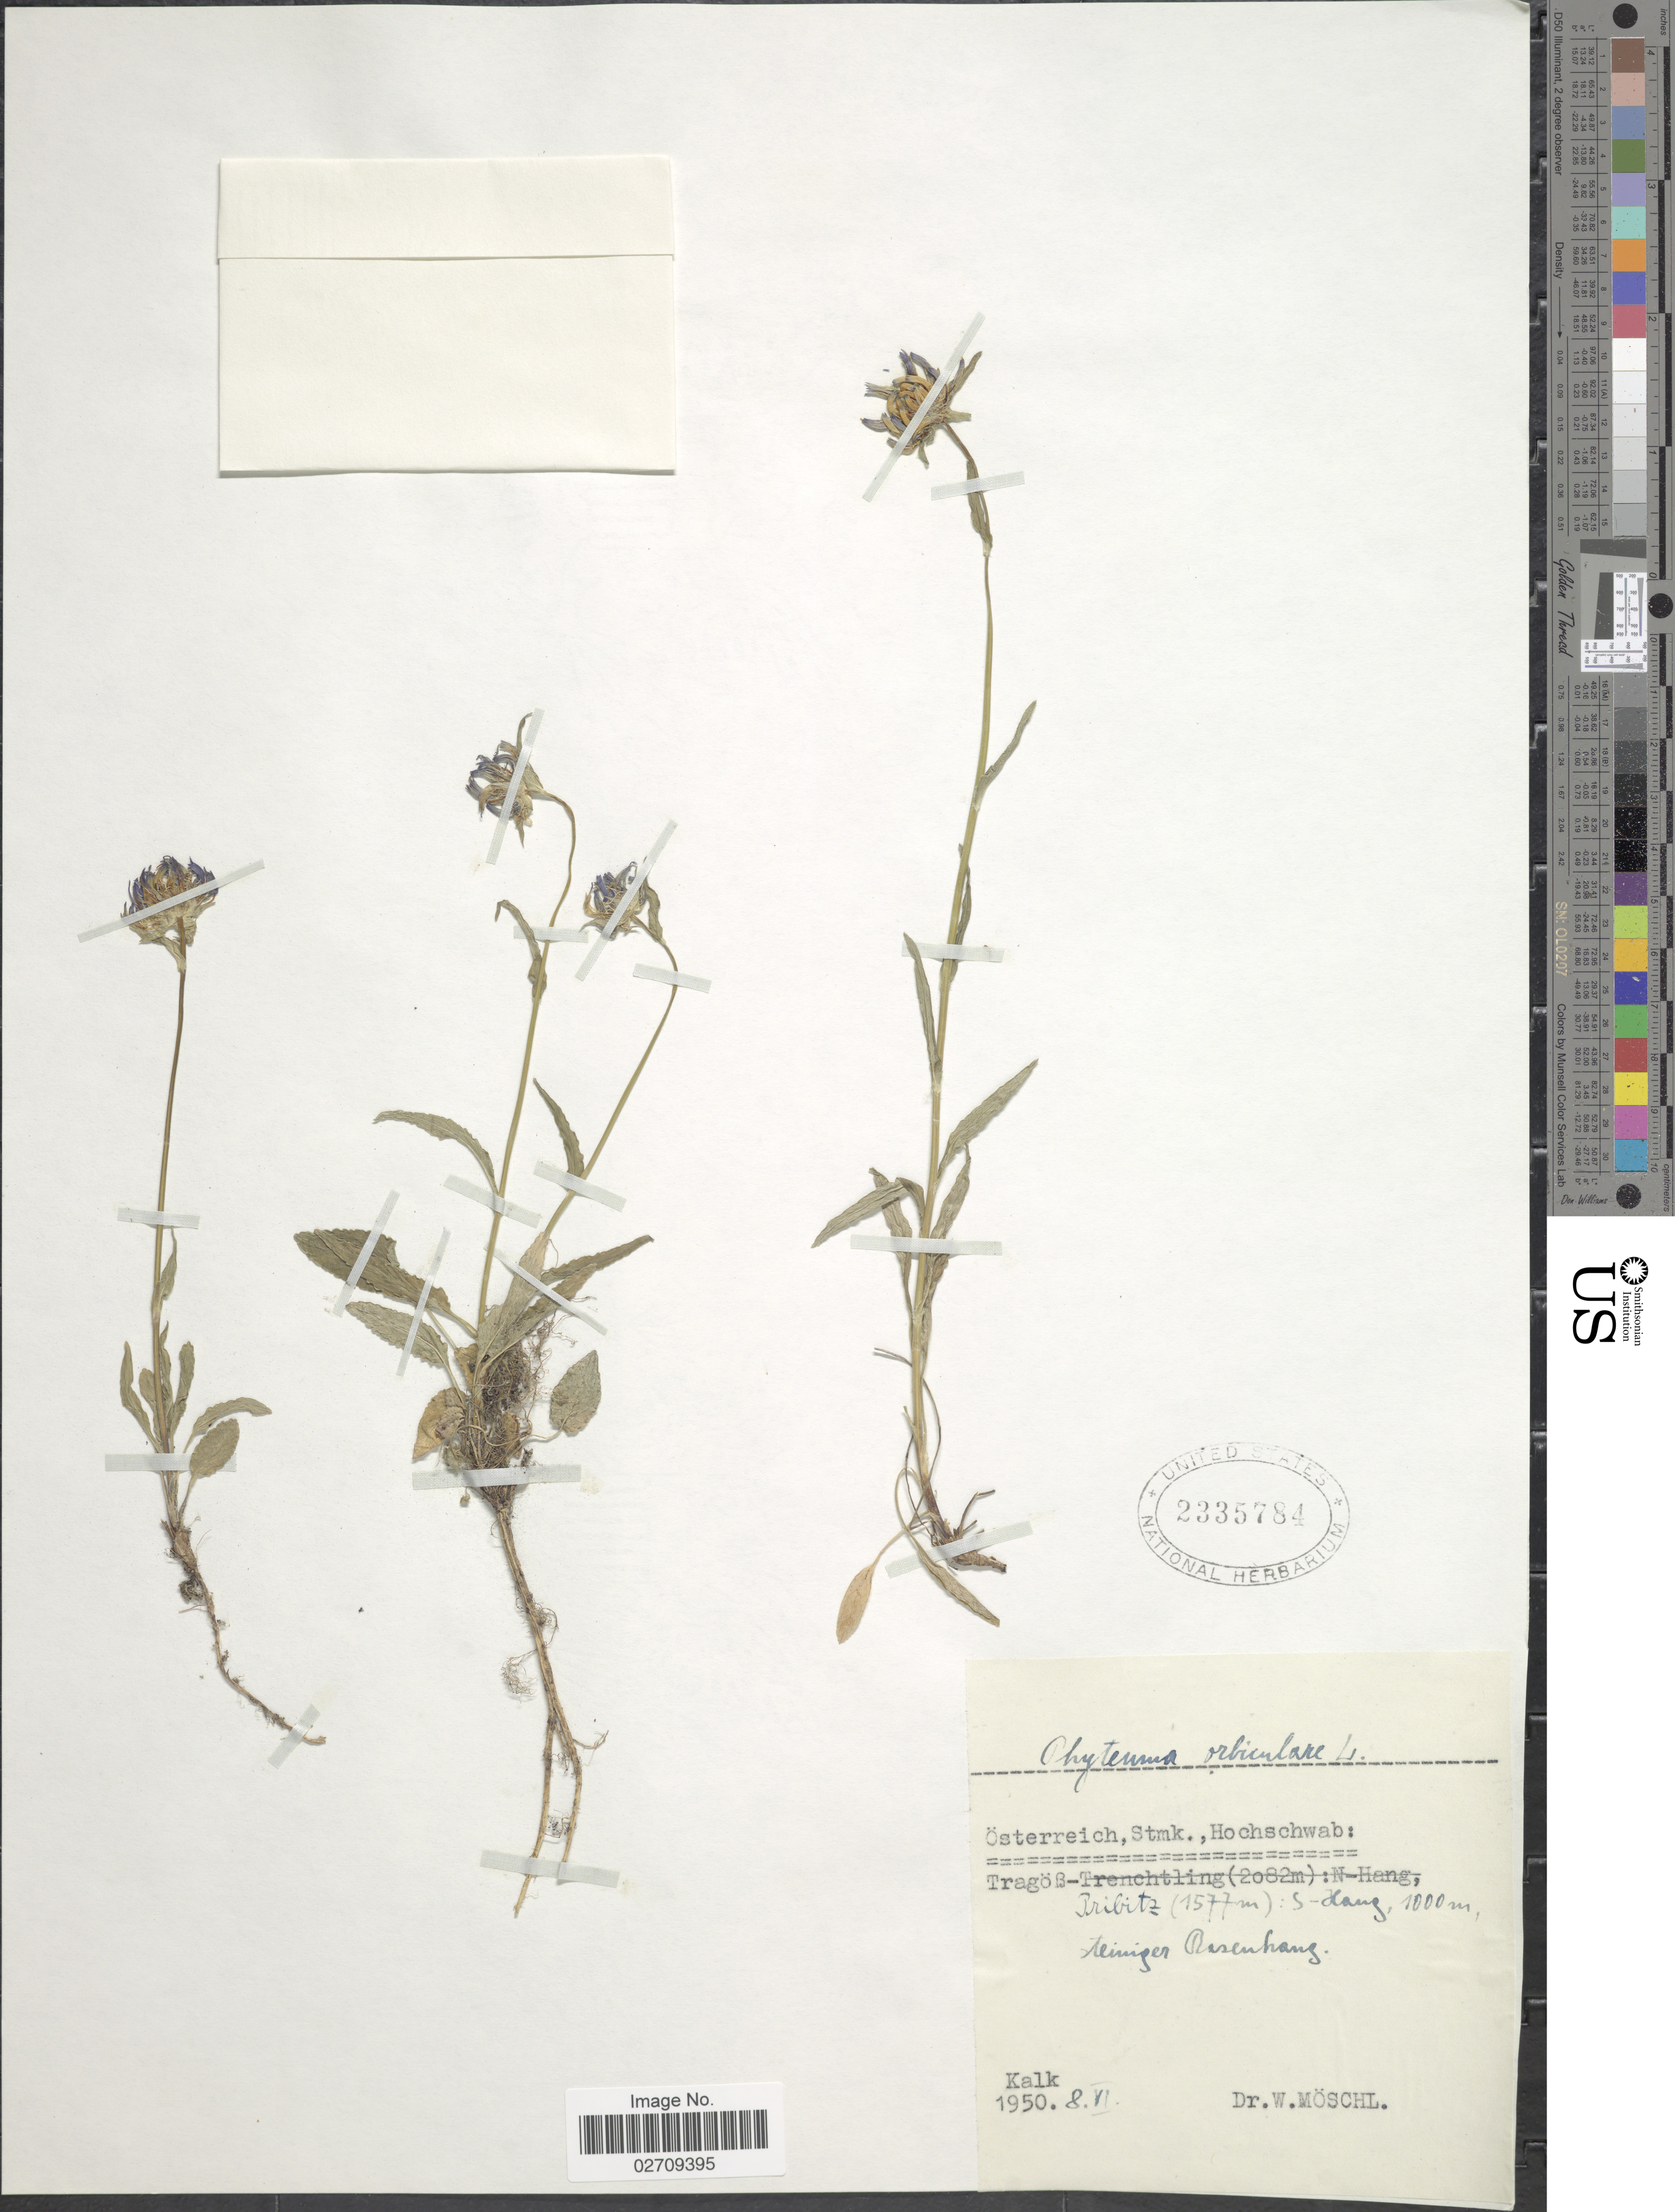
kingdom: Plantae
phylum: Tracheophyta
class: Magnoliopsida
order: Asterales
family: Campanulaceae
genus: Phyteuma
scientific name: Phyteuma orbiculare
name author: L.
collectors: W. Moschl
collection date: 1950-06-08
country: Austria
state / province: Steiermark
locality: Osterreich, Stmk. Hochschwab: Tragoss, Tribitz (1577 m): - S-Hang (1000 m), Steiniger Basenhang, Kalk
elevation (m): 1000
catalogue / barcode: US 23335784